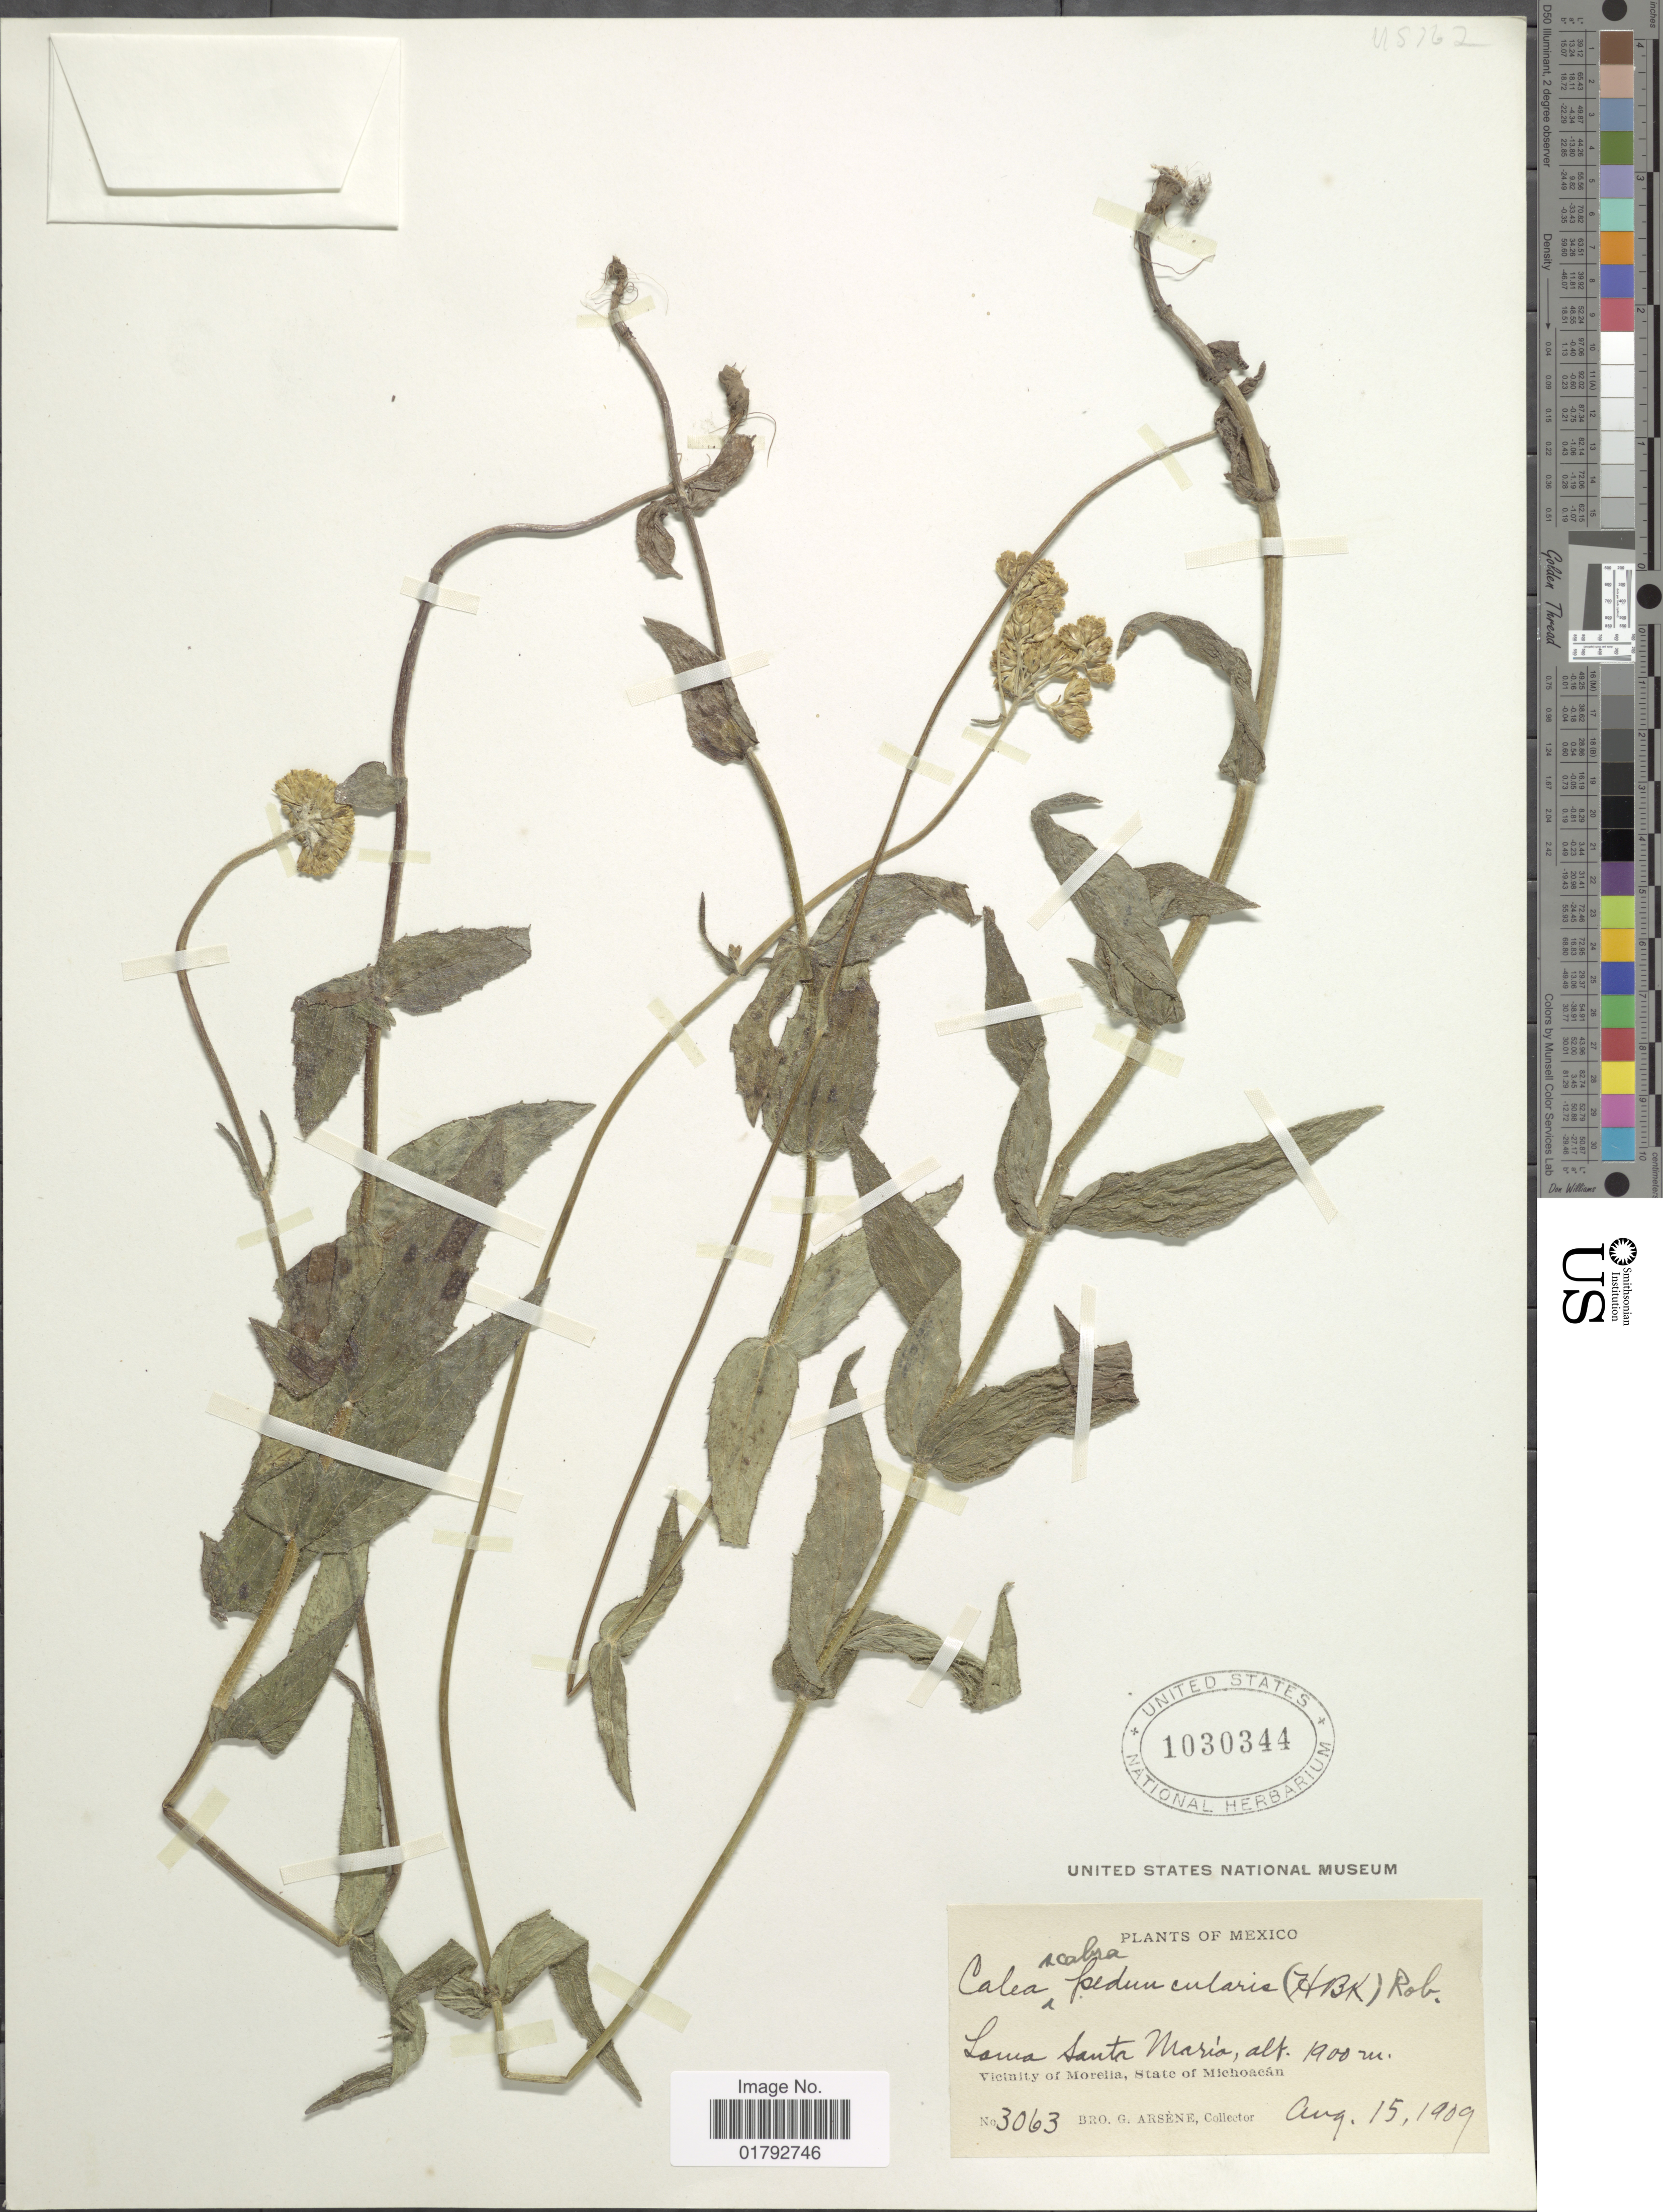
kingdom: Plantae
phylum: Tracheophyta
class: Magnoliopsida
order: Asterales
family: Asteraceae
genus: Alloispermum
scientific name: Alloispermum scabrum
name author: (Lag.) H. Rob.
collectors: Bro. G. Arsène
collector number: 3063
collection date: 1909-08-15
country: Mexico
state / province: Michoacán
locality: Lama Santa Maria, Vicinity of Morelio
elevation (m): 1900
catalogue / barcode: US 1030344